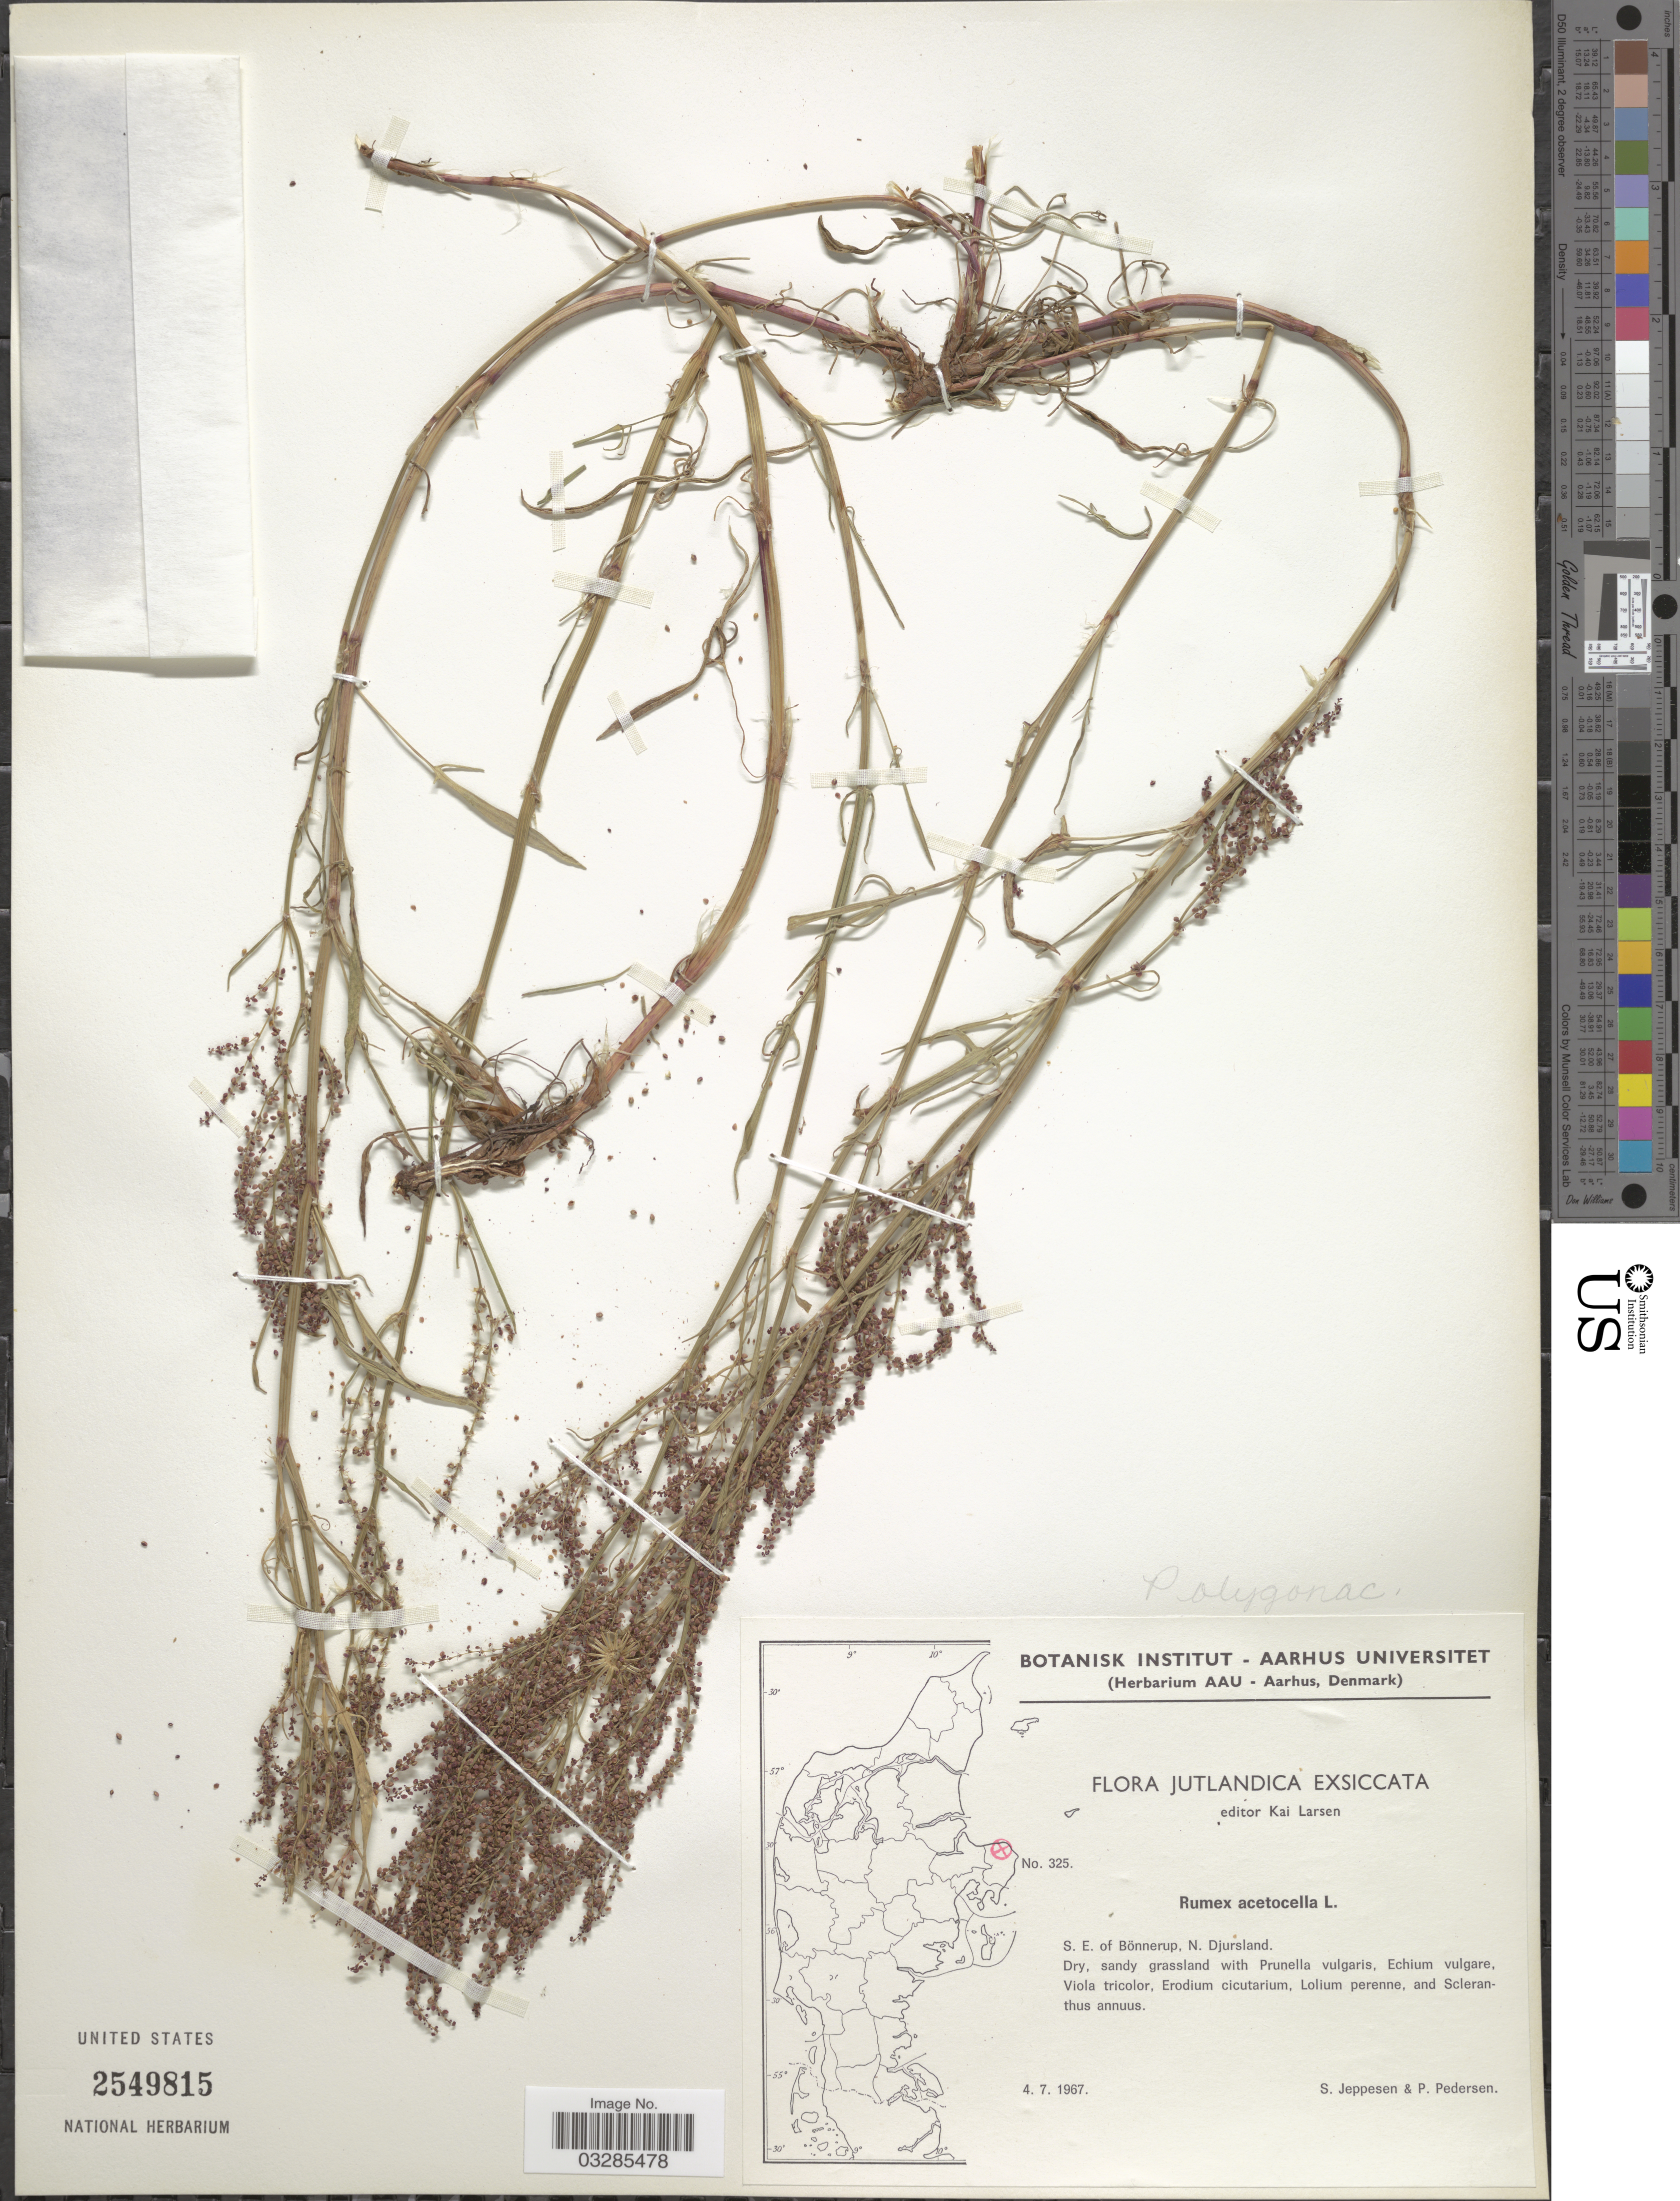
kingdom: Plantae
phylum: Tracheophyta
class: Magnoliopsida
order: Caryophyllales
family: Polygonaceae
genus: Rumex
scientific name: Rumex acetosella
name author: L.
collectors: S. Jeppesen & P. Pedersen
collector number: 325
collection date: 1967-07-04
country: Denmark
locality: Jutlandica. S. E. of Bönnerup, N. Djursland.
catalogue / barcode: US 2549815